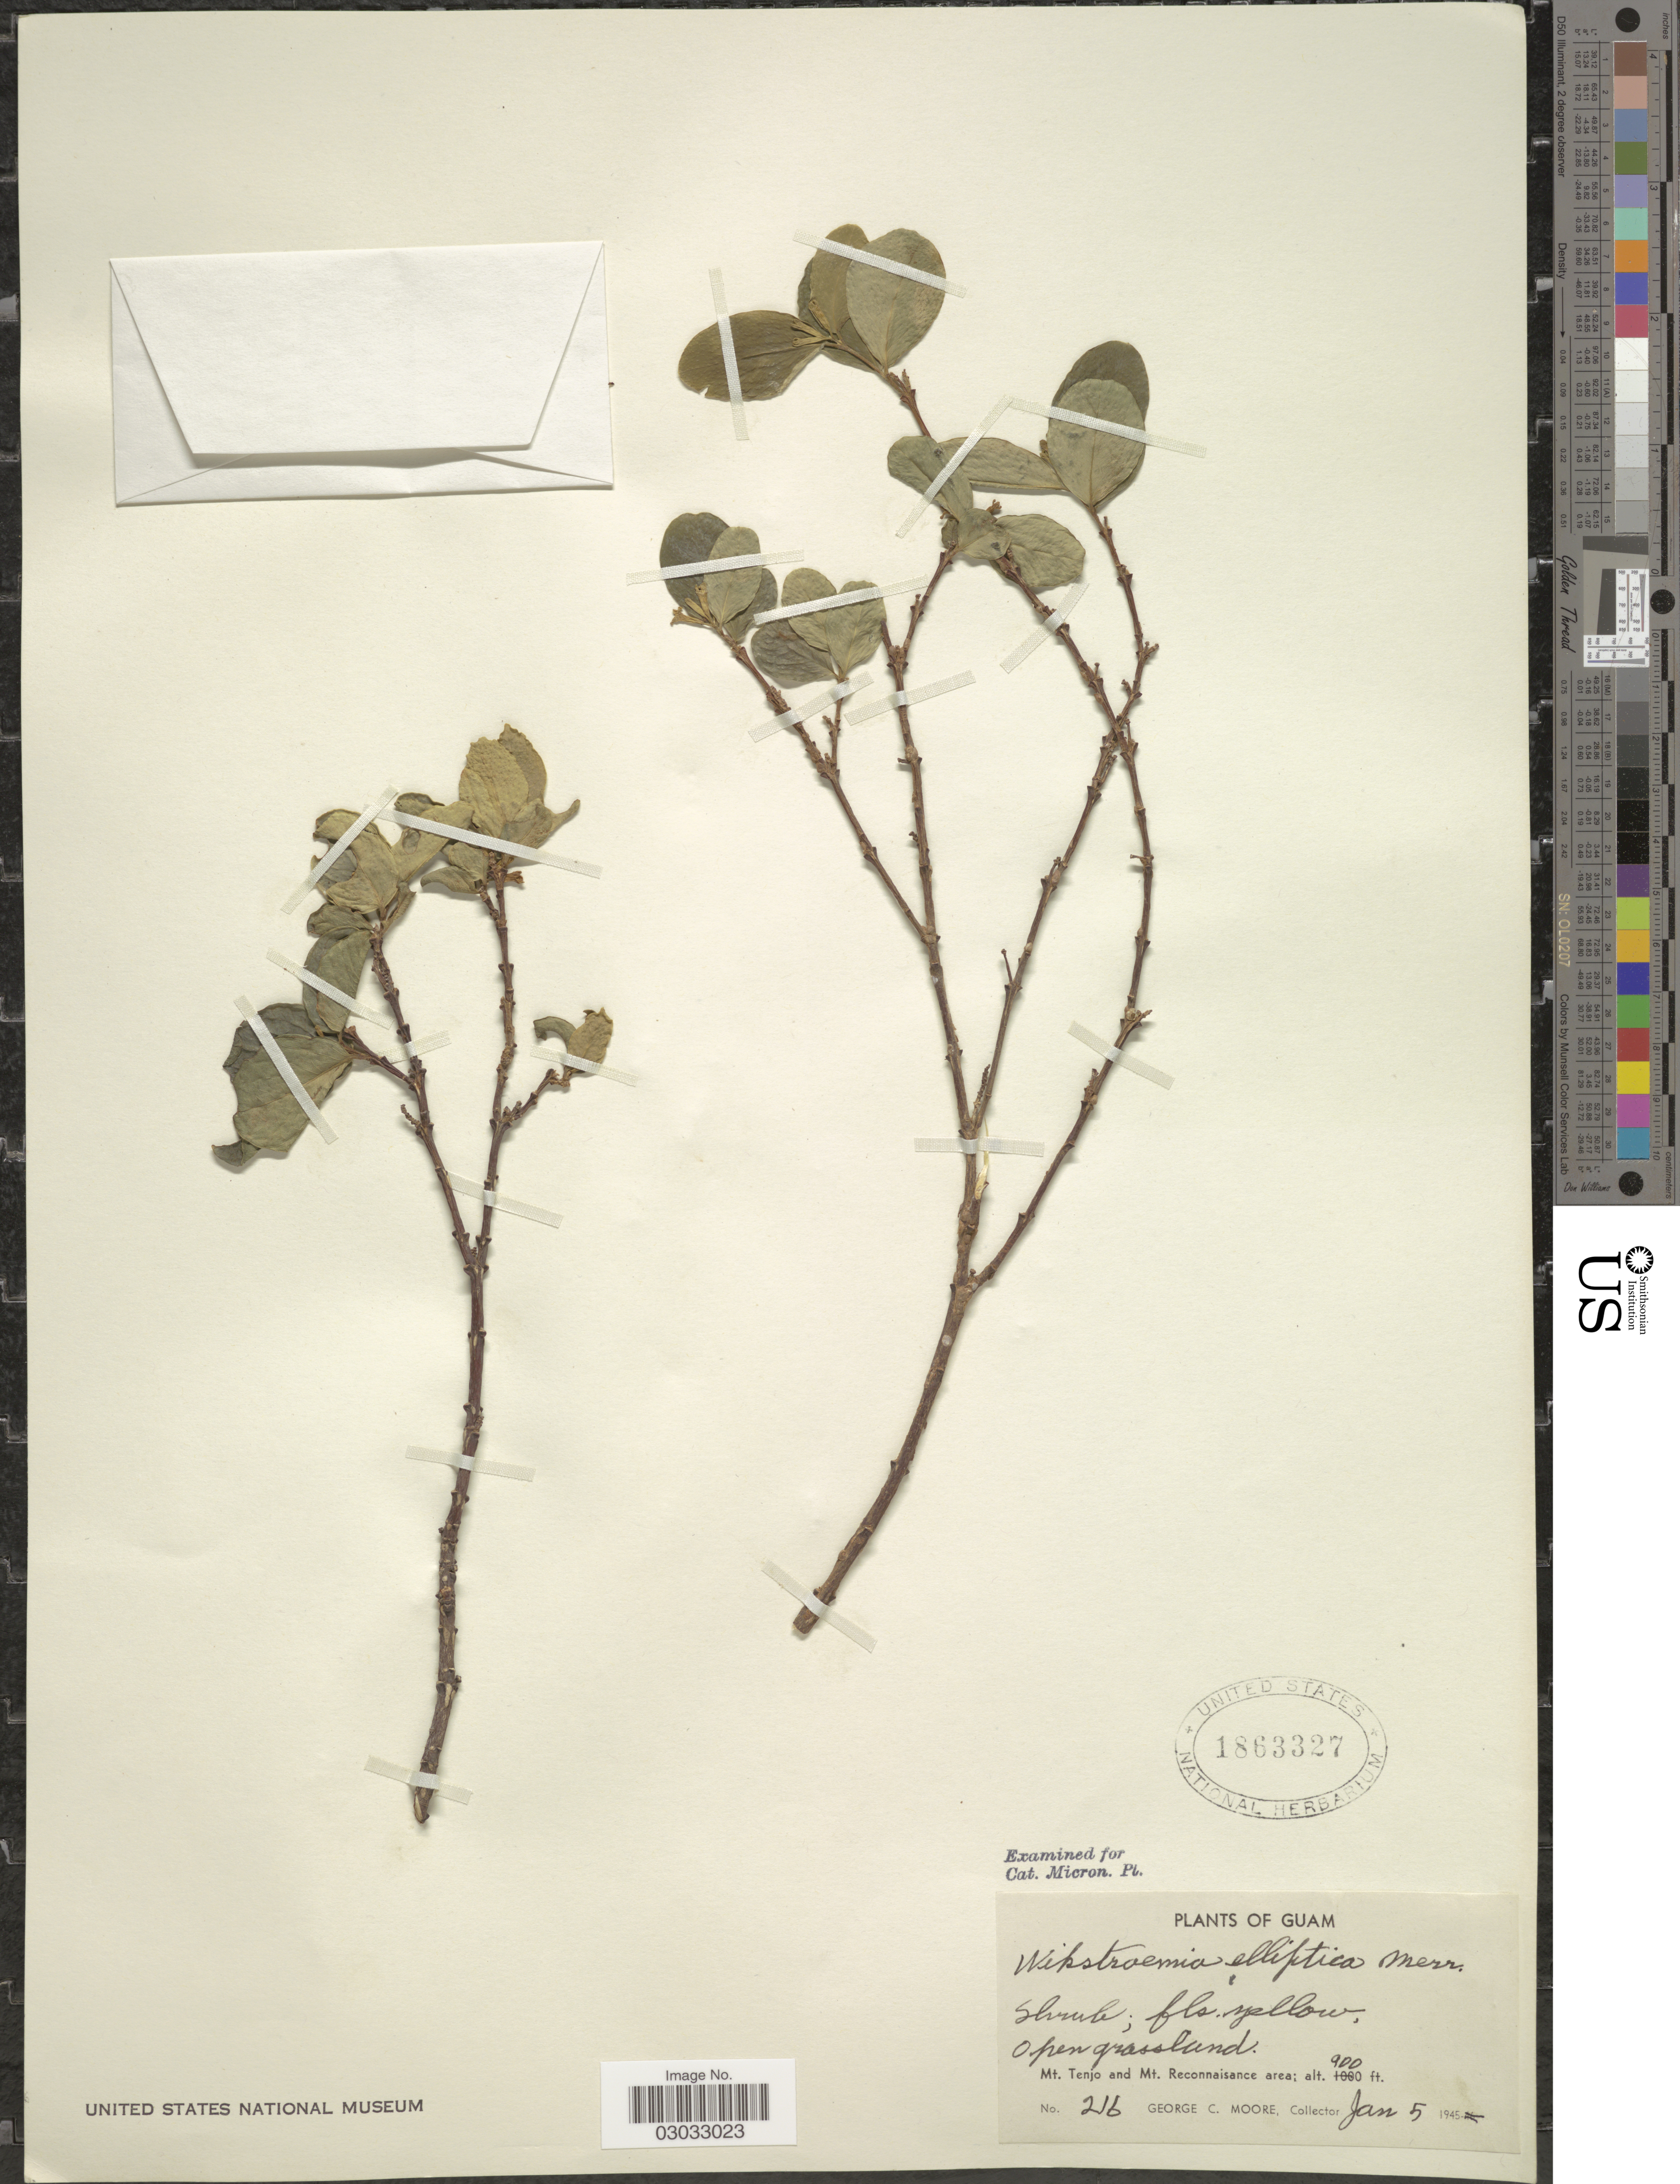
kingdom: Plantae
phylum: Tracheophyta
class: Magnoliopsida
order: Malvales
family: Thymelaeaceae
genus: Wikstroemia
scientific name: Wikstroemia elliptica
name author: Merr.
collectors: G. C. Moore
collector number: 216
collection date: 1945-01-05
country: Guam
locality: Mt. Tenjo and Mt. Reconnaisance.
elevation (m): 274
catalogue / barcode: US 1863327